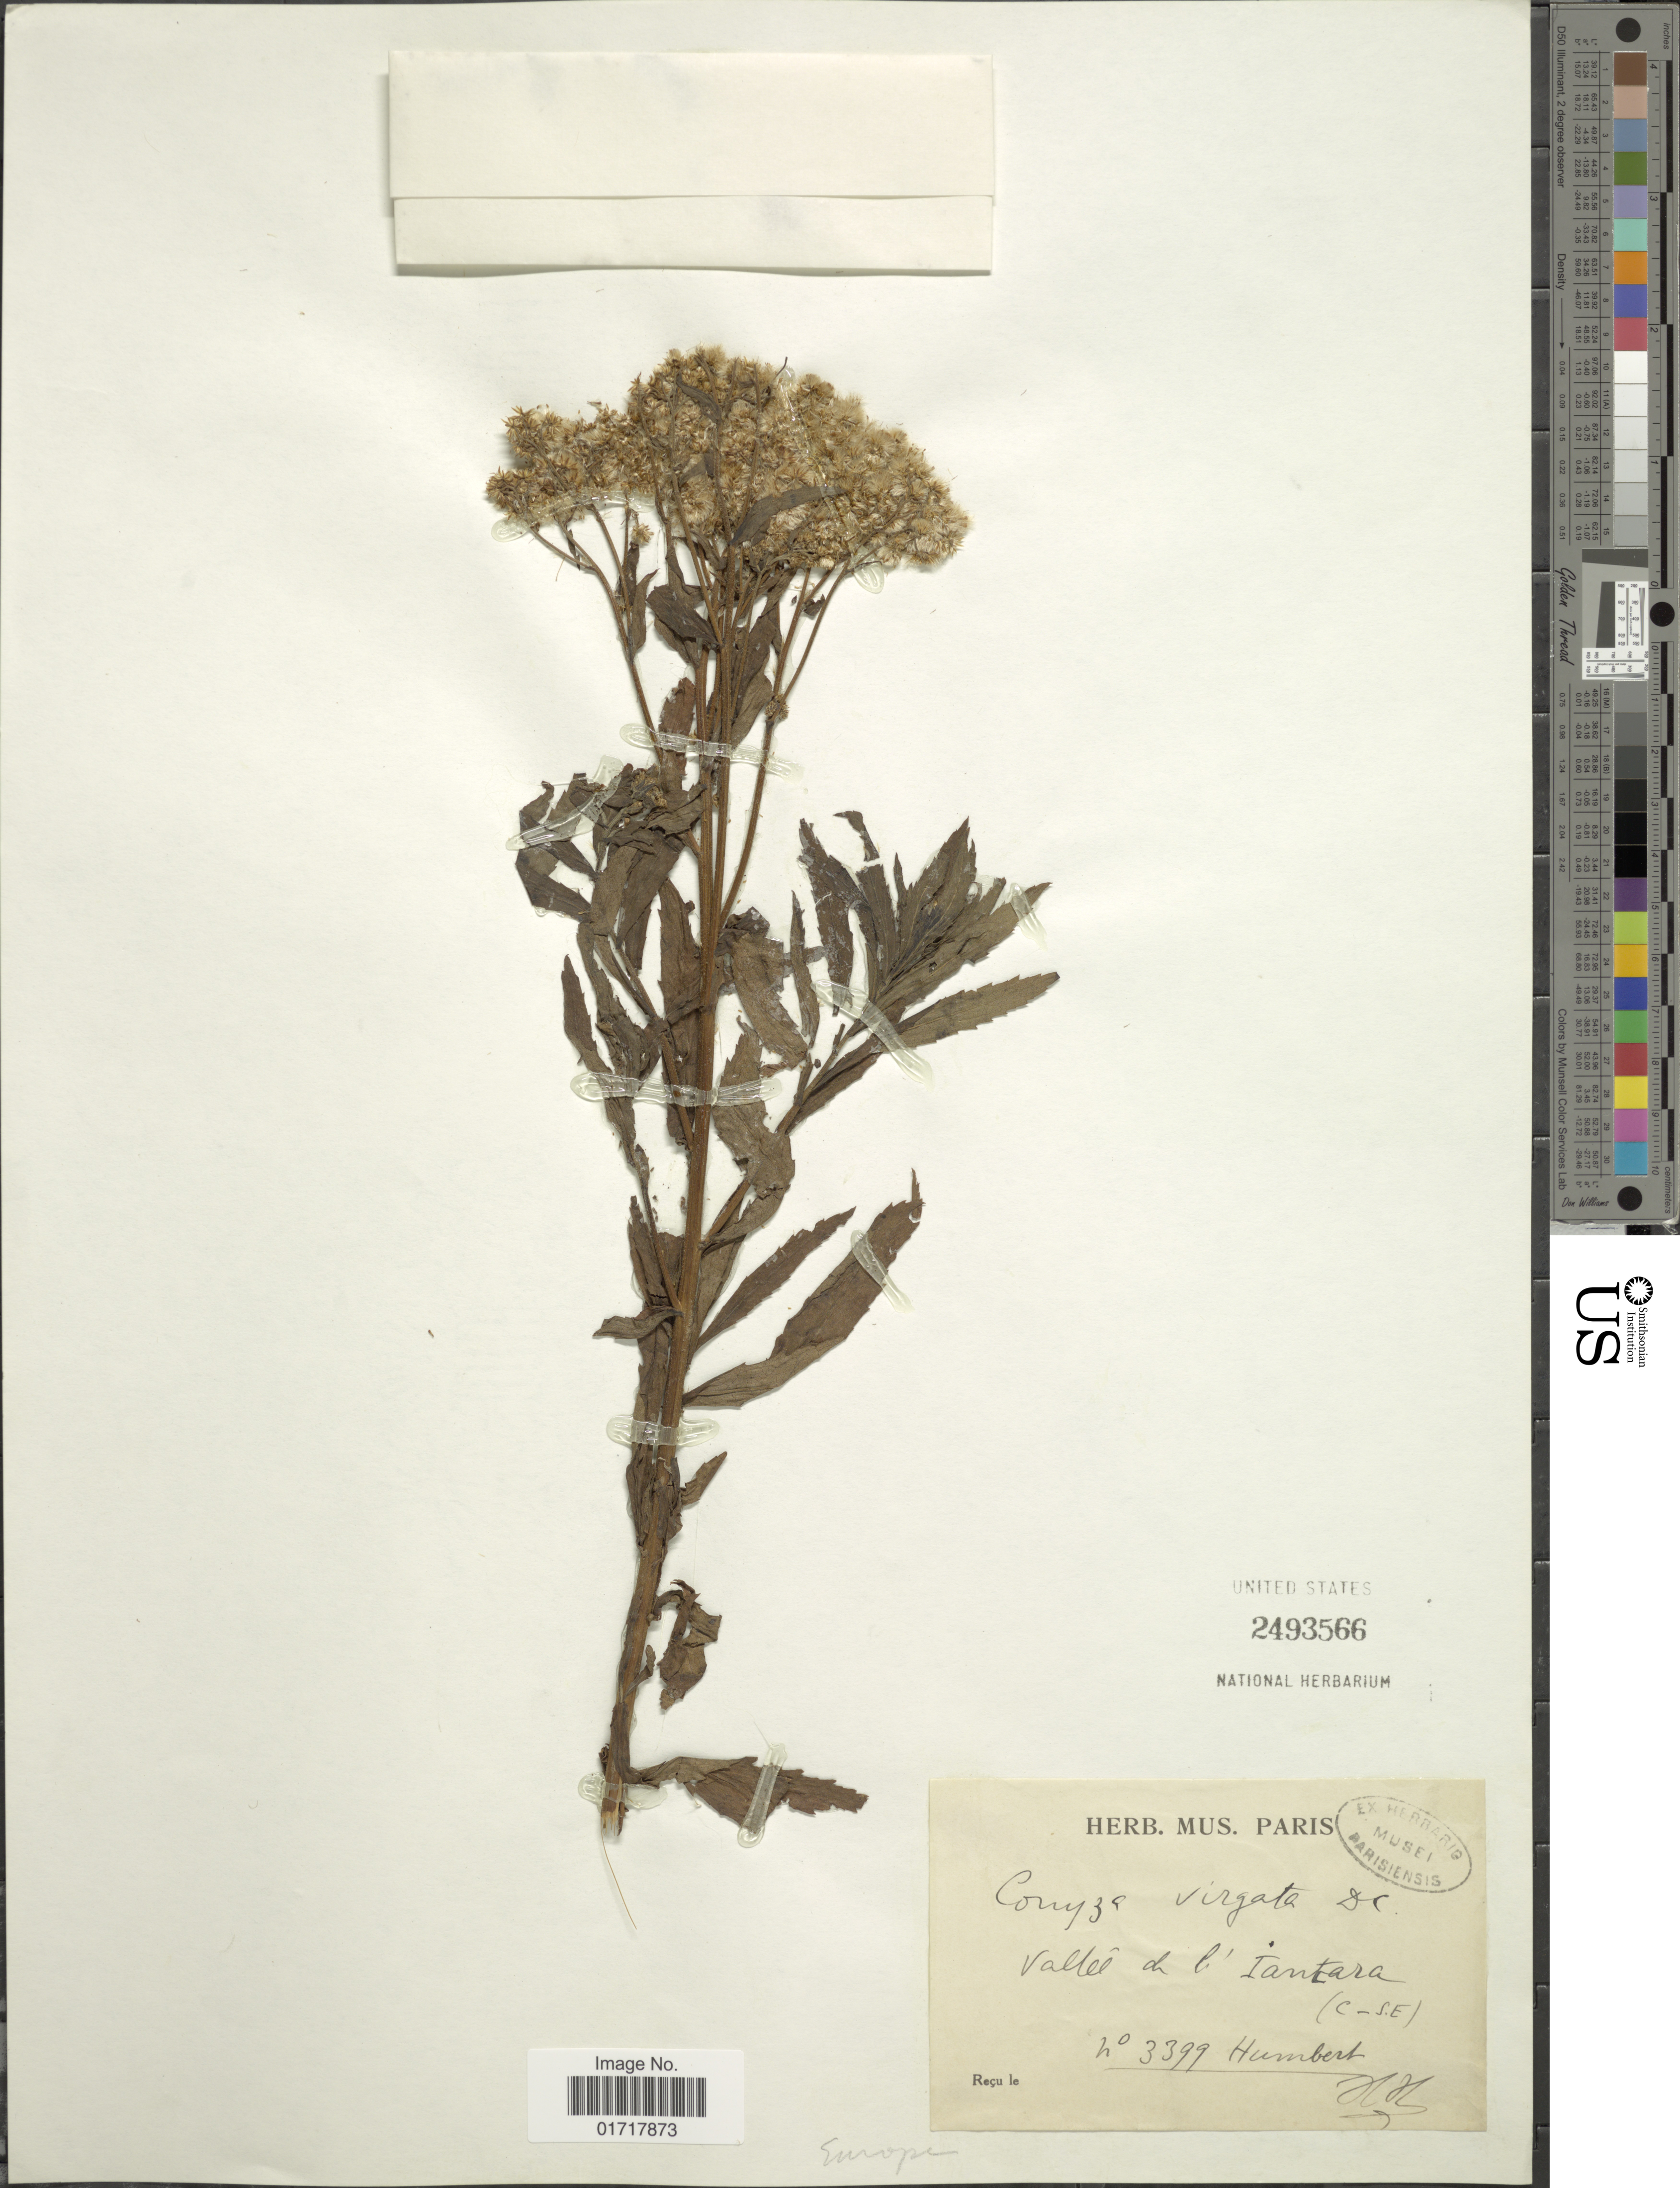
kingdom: Plantae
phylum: Tracheophyta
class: Magnoliopsida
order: Asterales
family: Asteraceae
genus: Conyza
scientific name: Conyza virgata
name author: DC.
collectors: H. Humbert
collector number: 3399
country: Madagascar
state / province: Analamanga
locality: Vallee de l'Iantara (C-SE).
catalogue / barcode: US 2493566